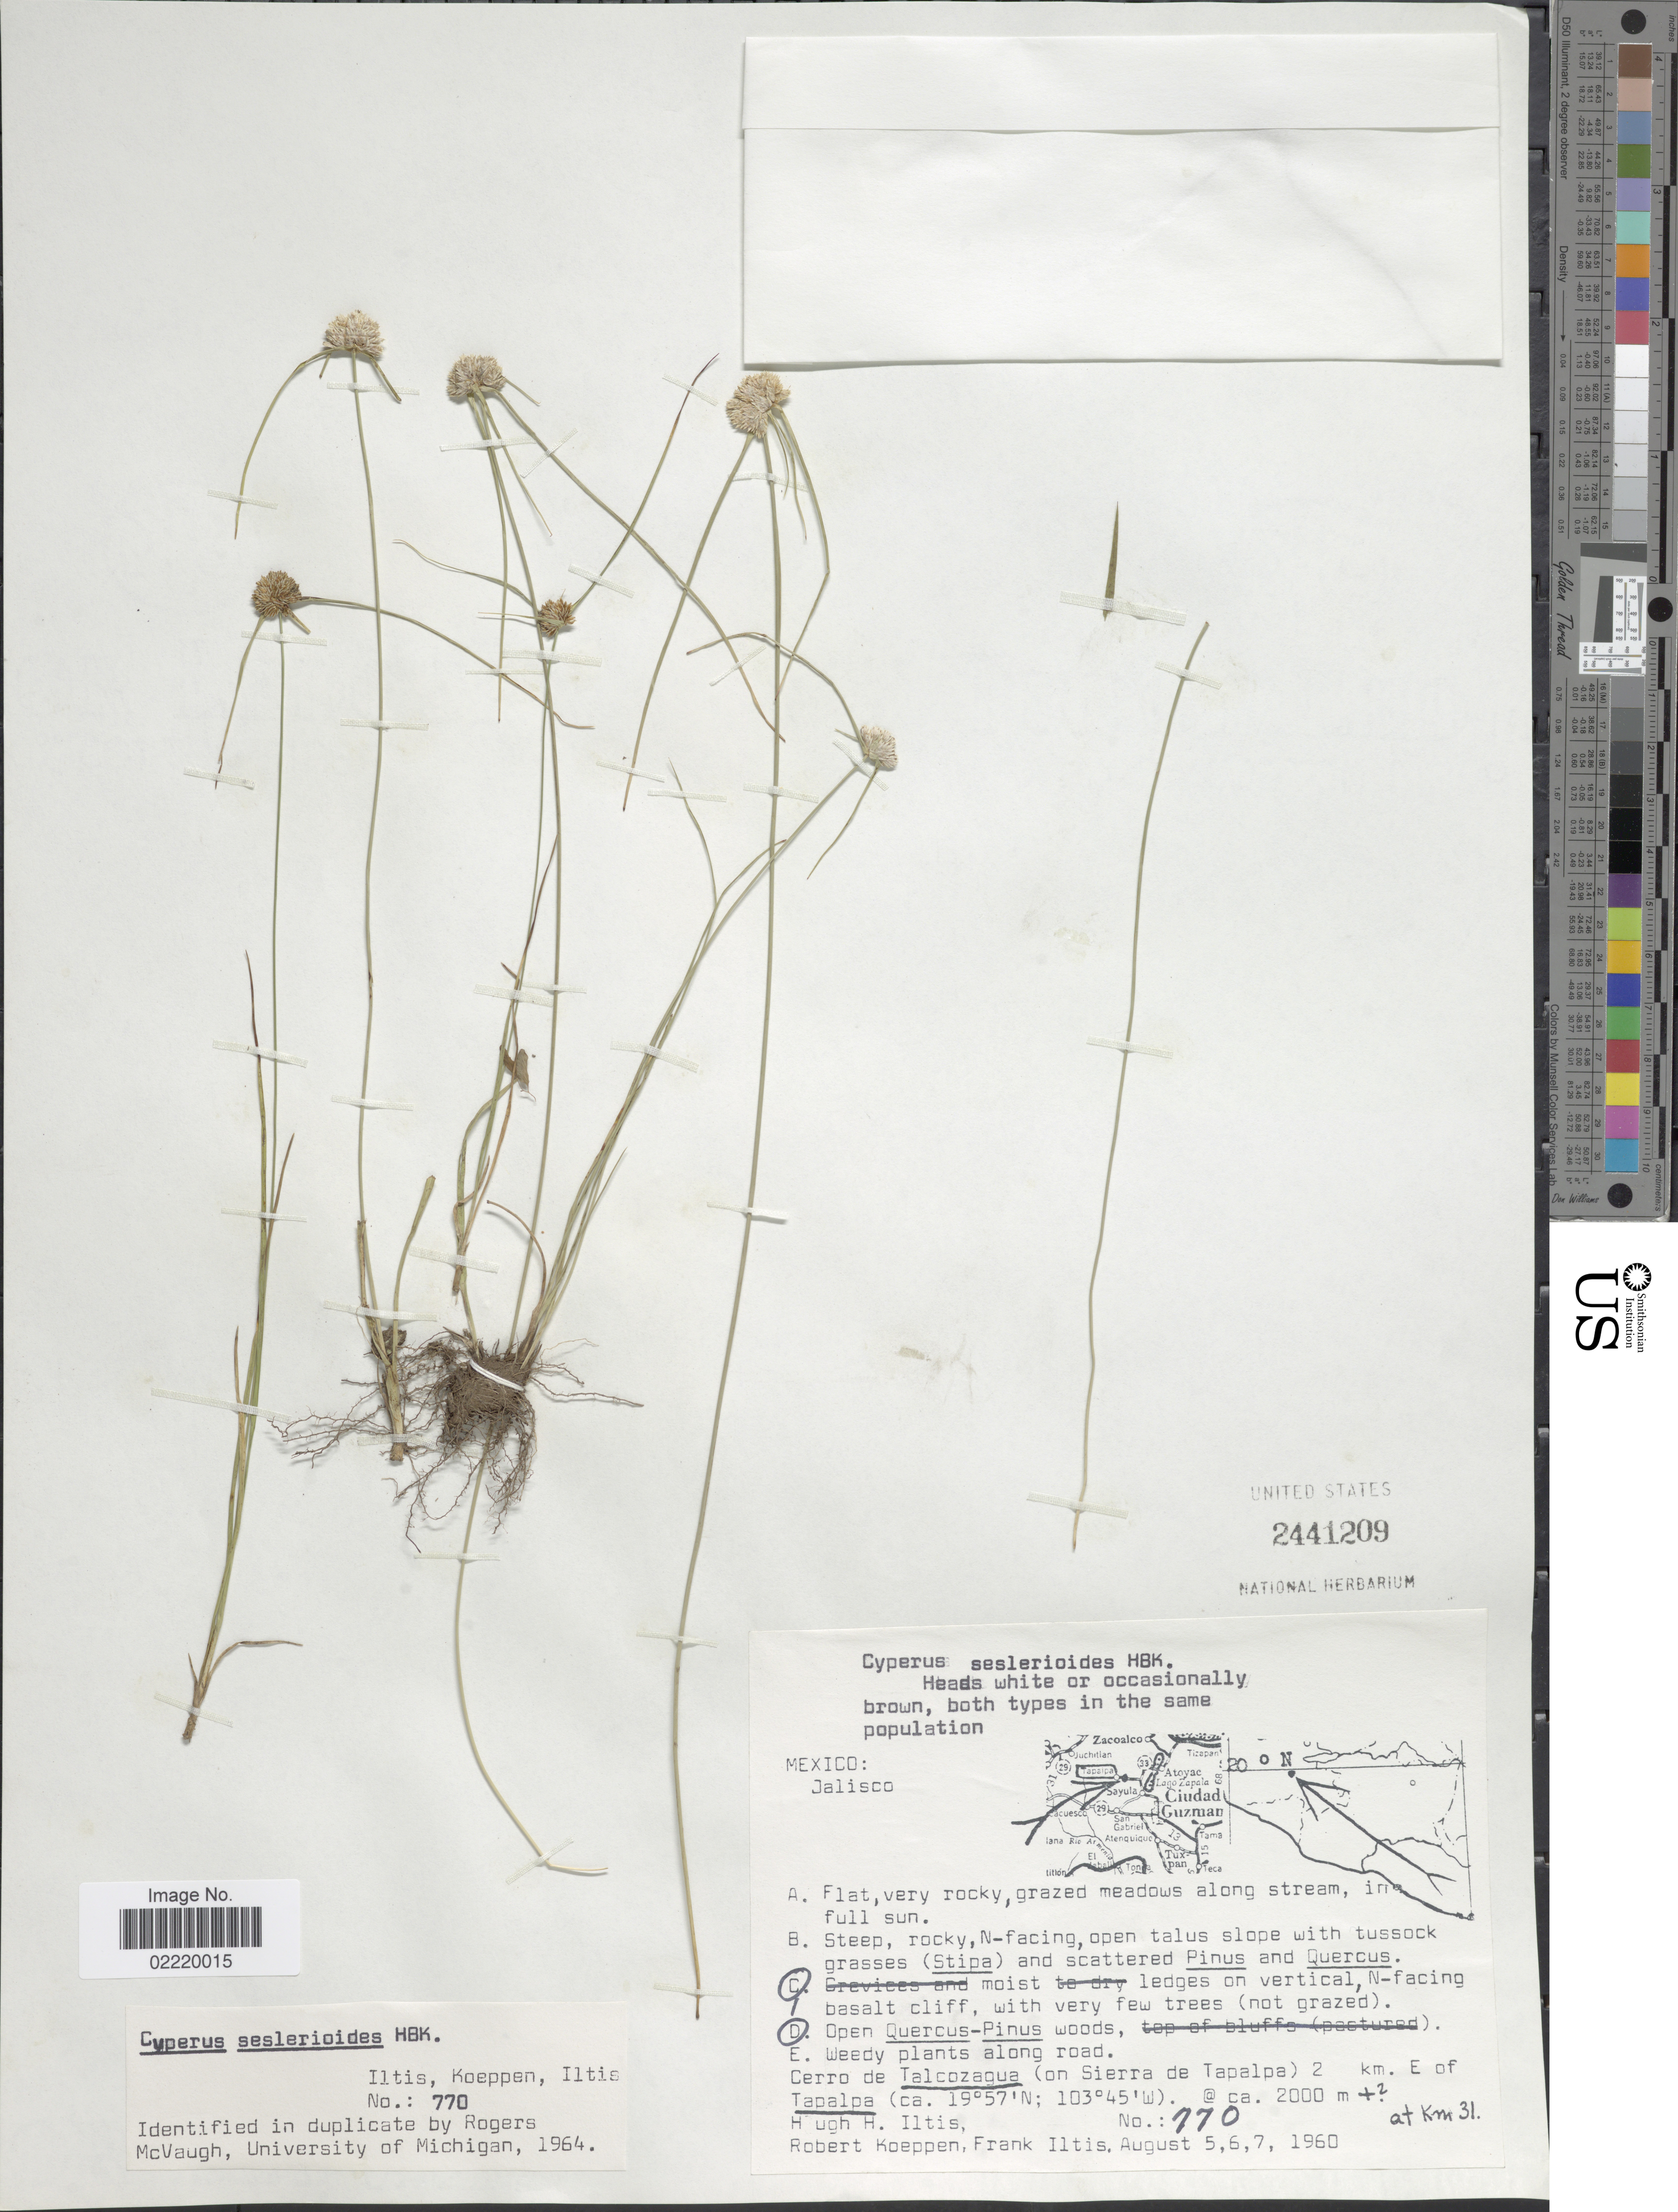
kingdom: Plantae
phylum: Tracheophyta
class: Liliopsida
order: Poales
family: Cyperaceae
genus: Cyperus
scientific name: Cyperus seslerioides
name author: Kunth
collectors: H. Iltis, R. C. Koeppen & F. S. Iltis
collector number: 770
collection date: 1960-08-05/1960-08-07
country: Mexico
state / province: Jalisco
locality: Moist ledges on vertical, N-facing basalt cliff, Cerro de Talcozagua (on Sierra de Tapalpa) 2 km. E of Tapalpa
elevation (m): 2000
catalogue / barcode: US 2441209